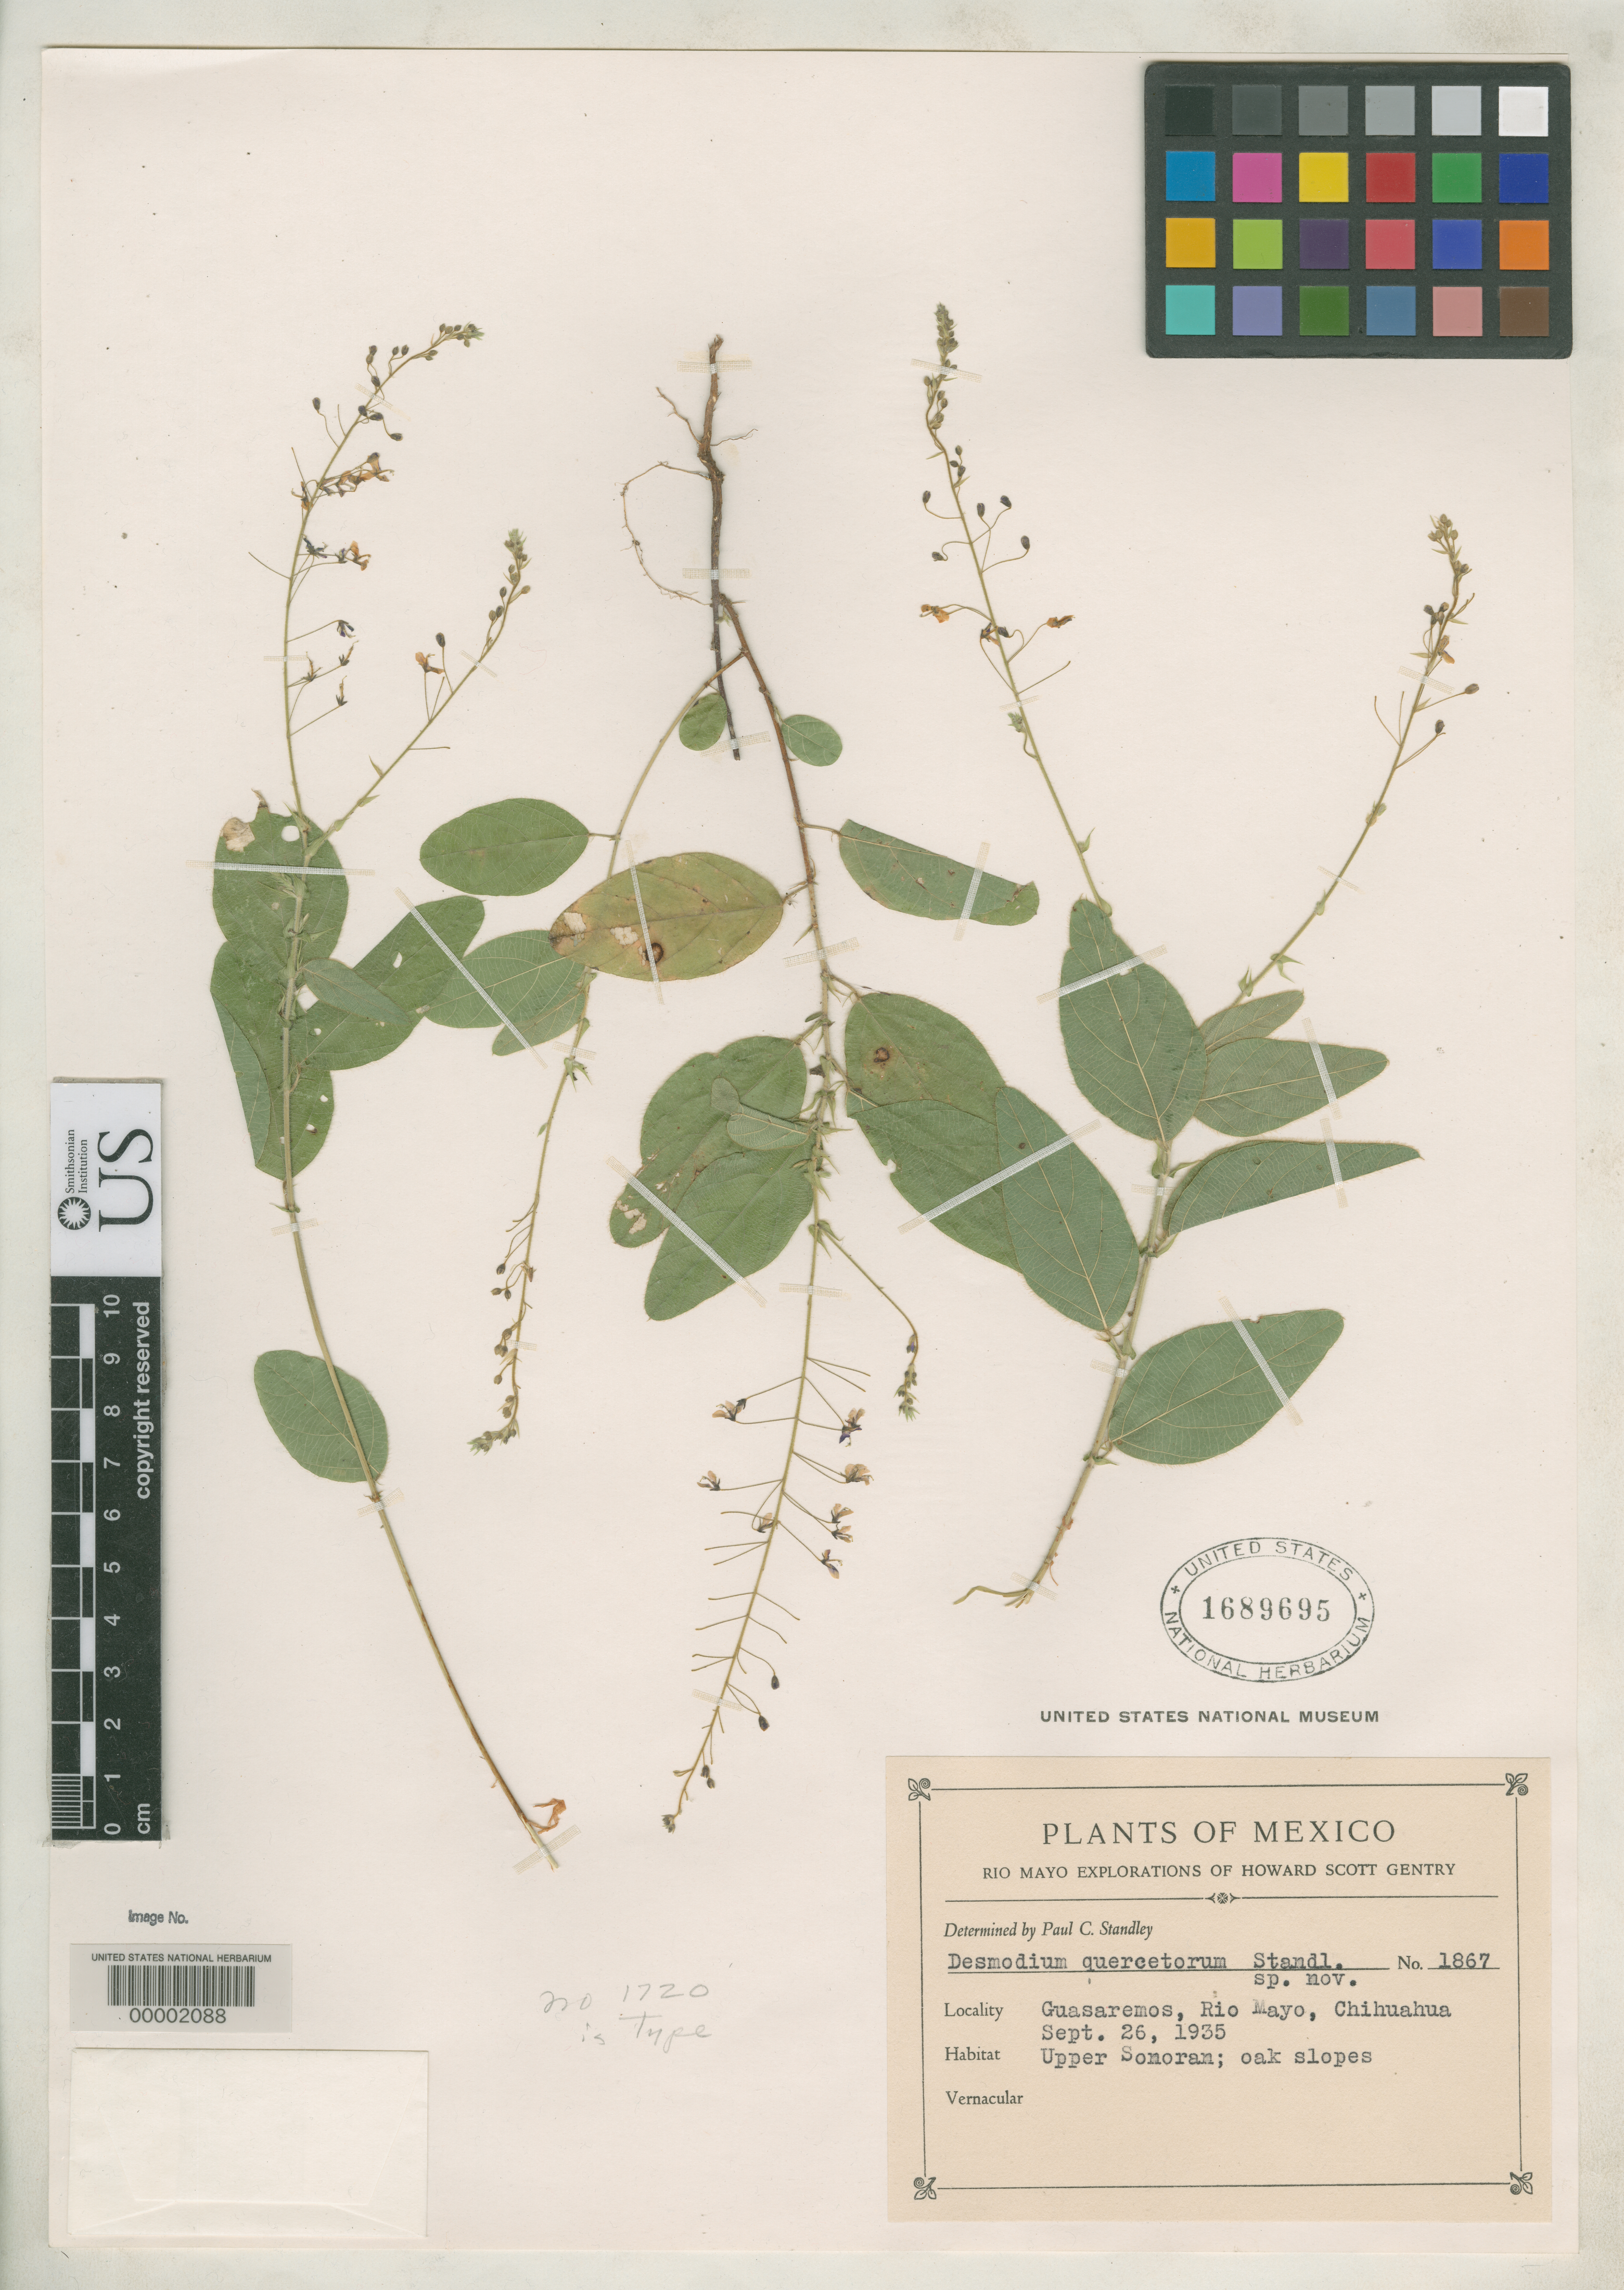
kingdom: Plantae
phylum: Tracheophyta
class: Magnoliopsida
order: Fabales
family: Fabaceae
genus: Desmodium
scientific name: Desmodium quercetorum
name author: Standl.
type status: Isotype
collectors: H. S. Gentry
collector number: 1867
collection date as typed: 26 Sep 1935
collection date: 1935-09-26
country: Mexico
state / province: Chihuahua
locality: Guasaremos, Rio Mayo.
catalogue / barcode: US 1689695